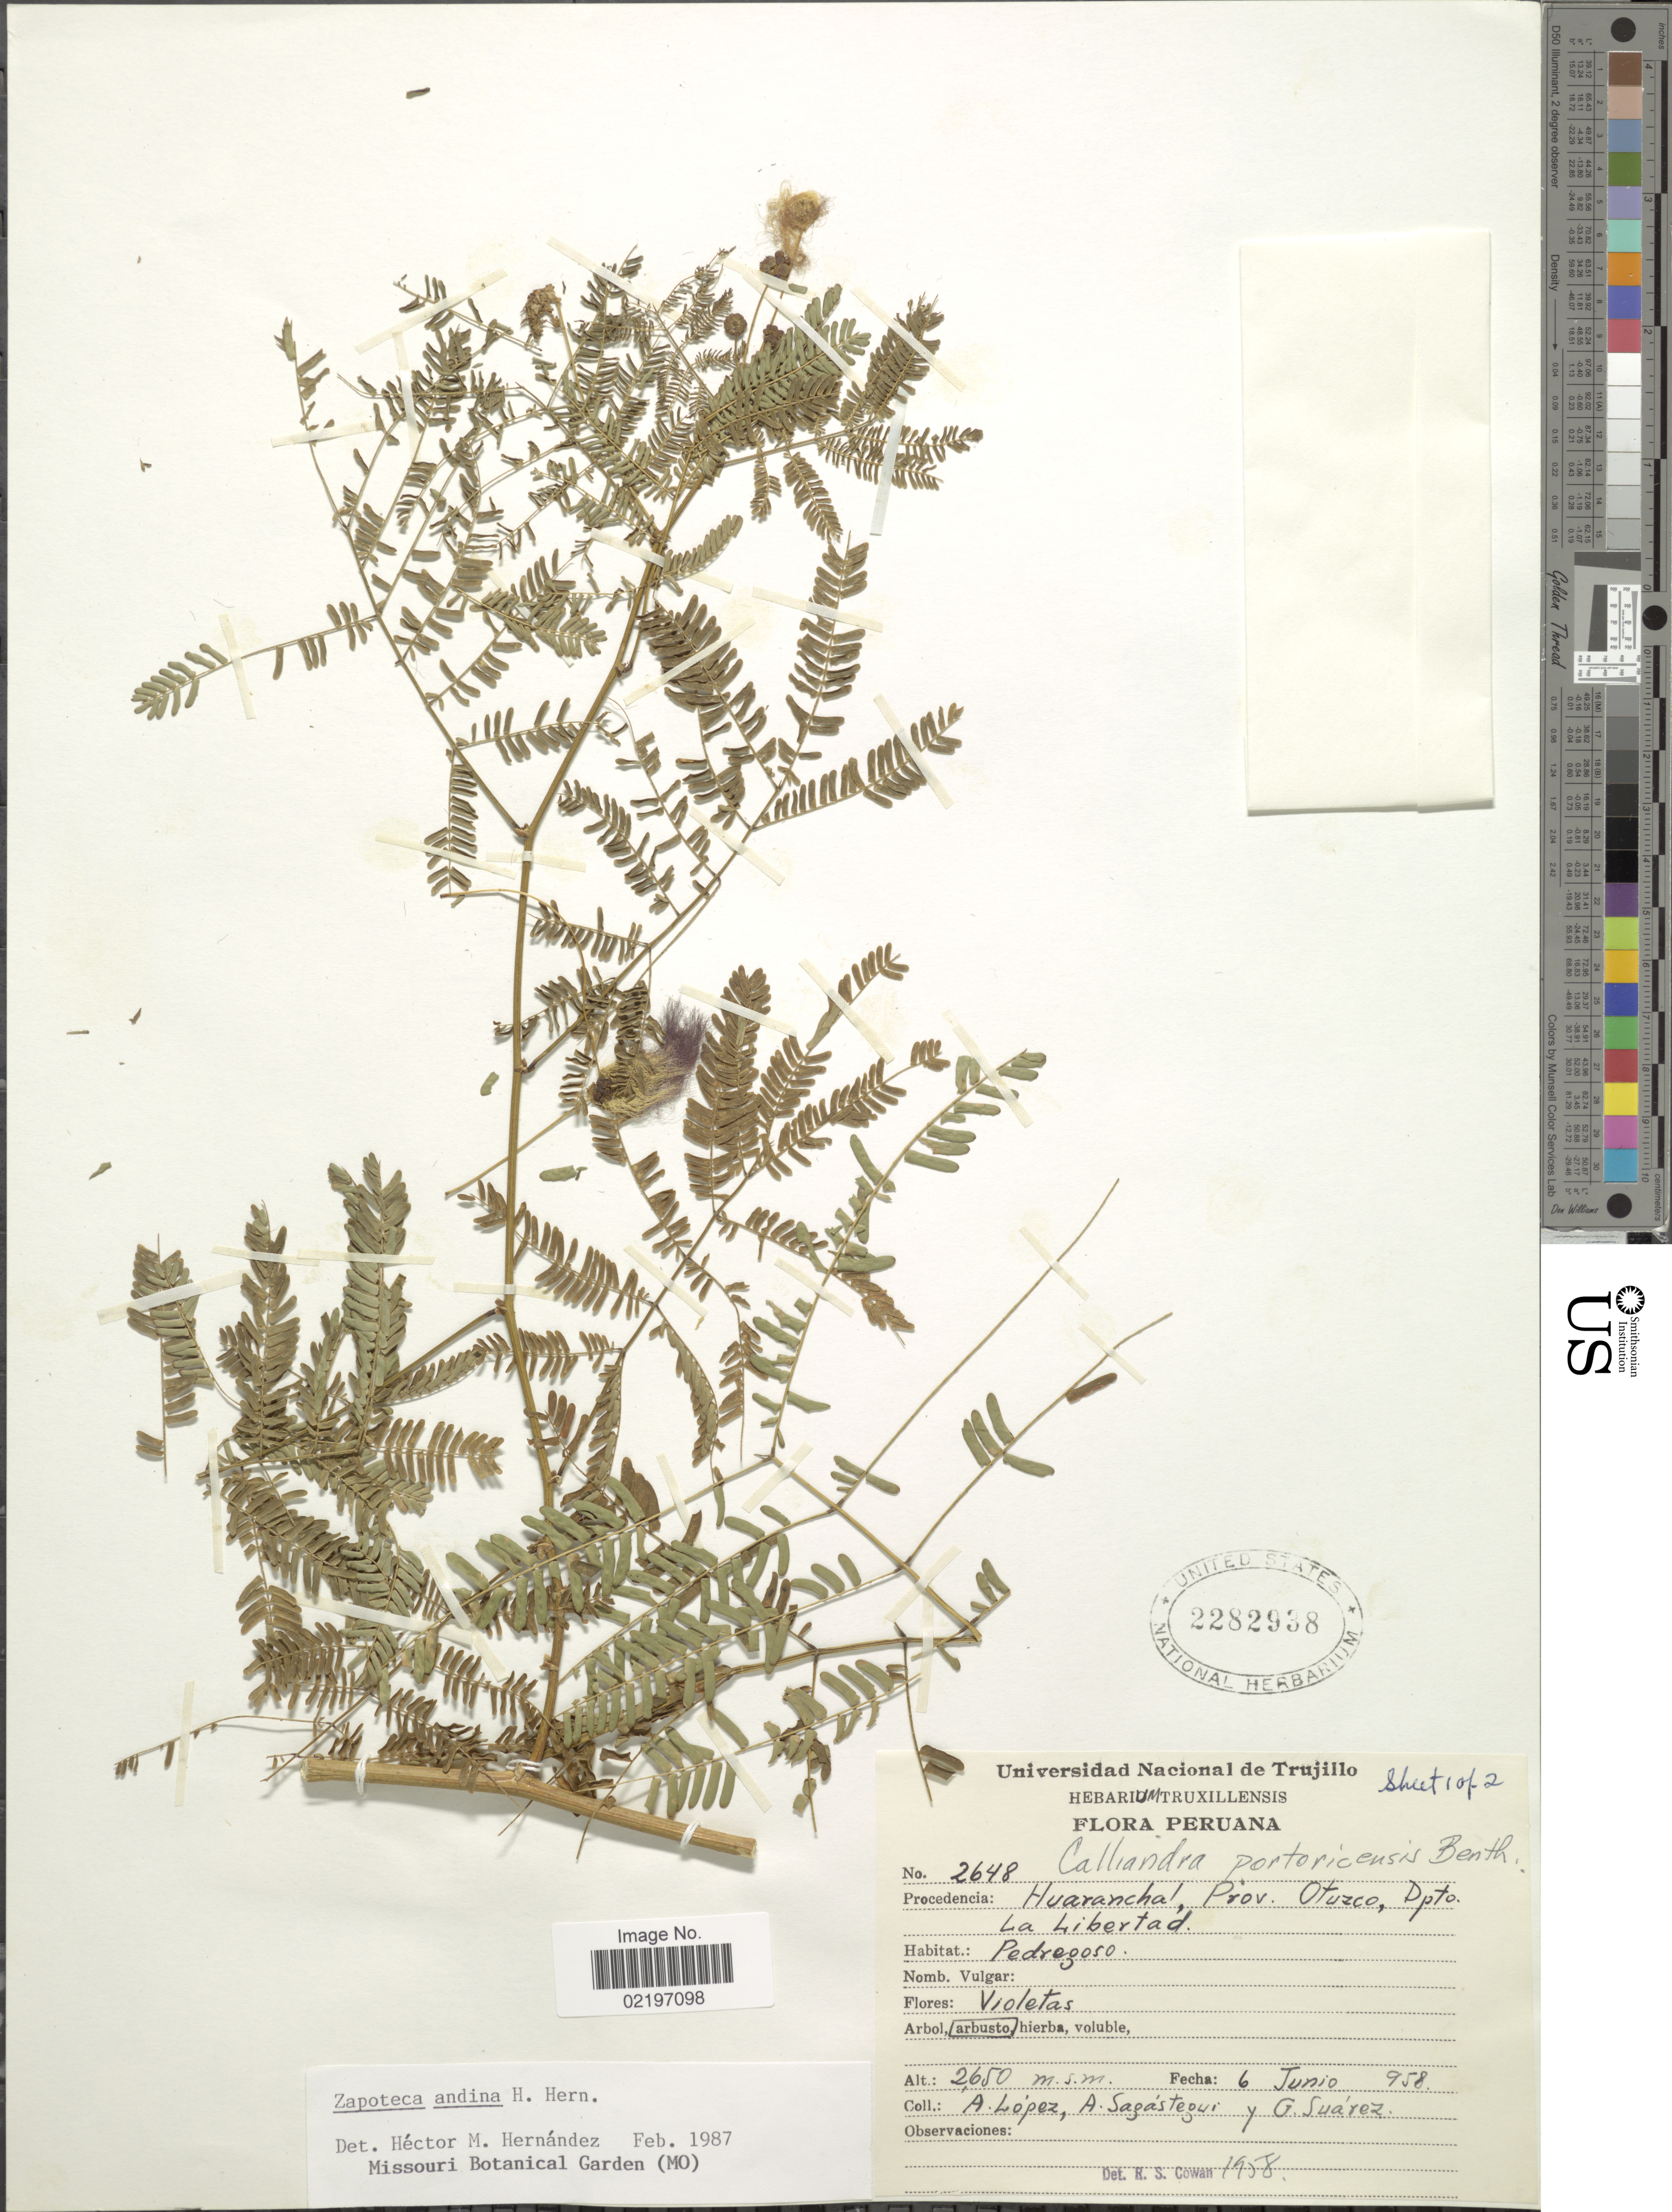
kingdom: Plantae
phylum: Tracheophyta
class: Magnoliopsida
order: Fabales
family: Fabaceae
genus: Zapoteca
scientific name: Zapoteca andina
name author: H.M. Hern.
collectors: A. López, A. Sagástequi & G. Suárez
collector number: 2648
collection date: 1958-06-06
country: Peru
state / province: La Libertad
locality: Huaranchal, Prov. Otuzco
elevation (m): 2650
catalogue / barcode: US 2282938